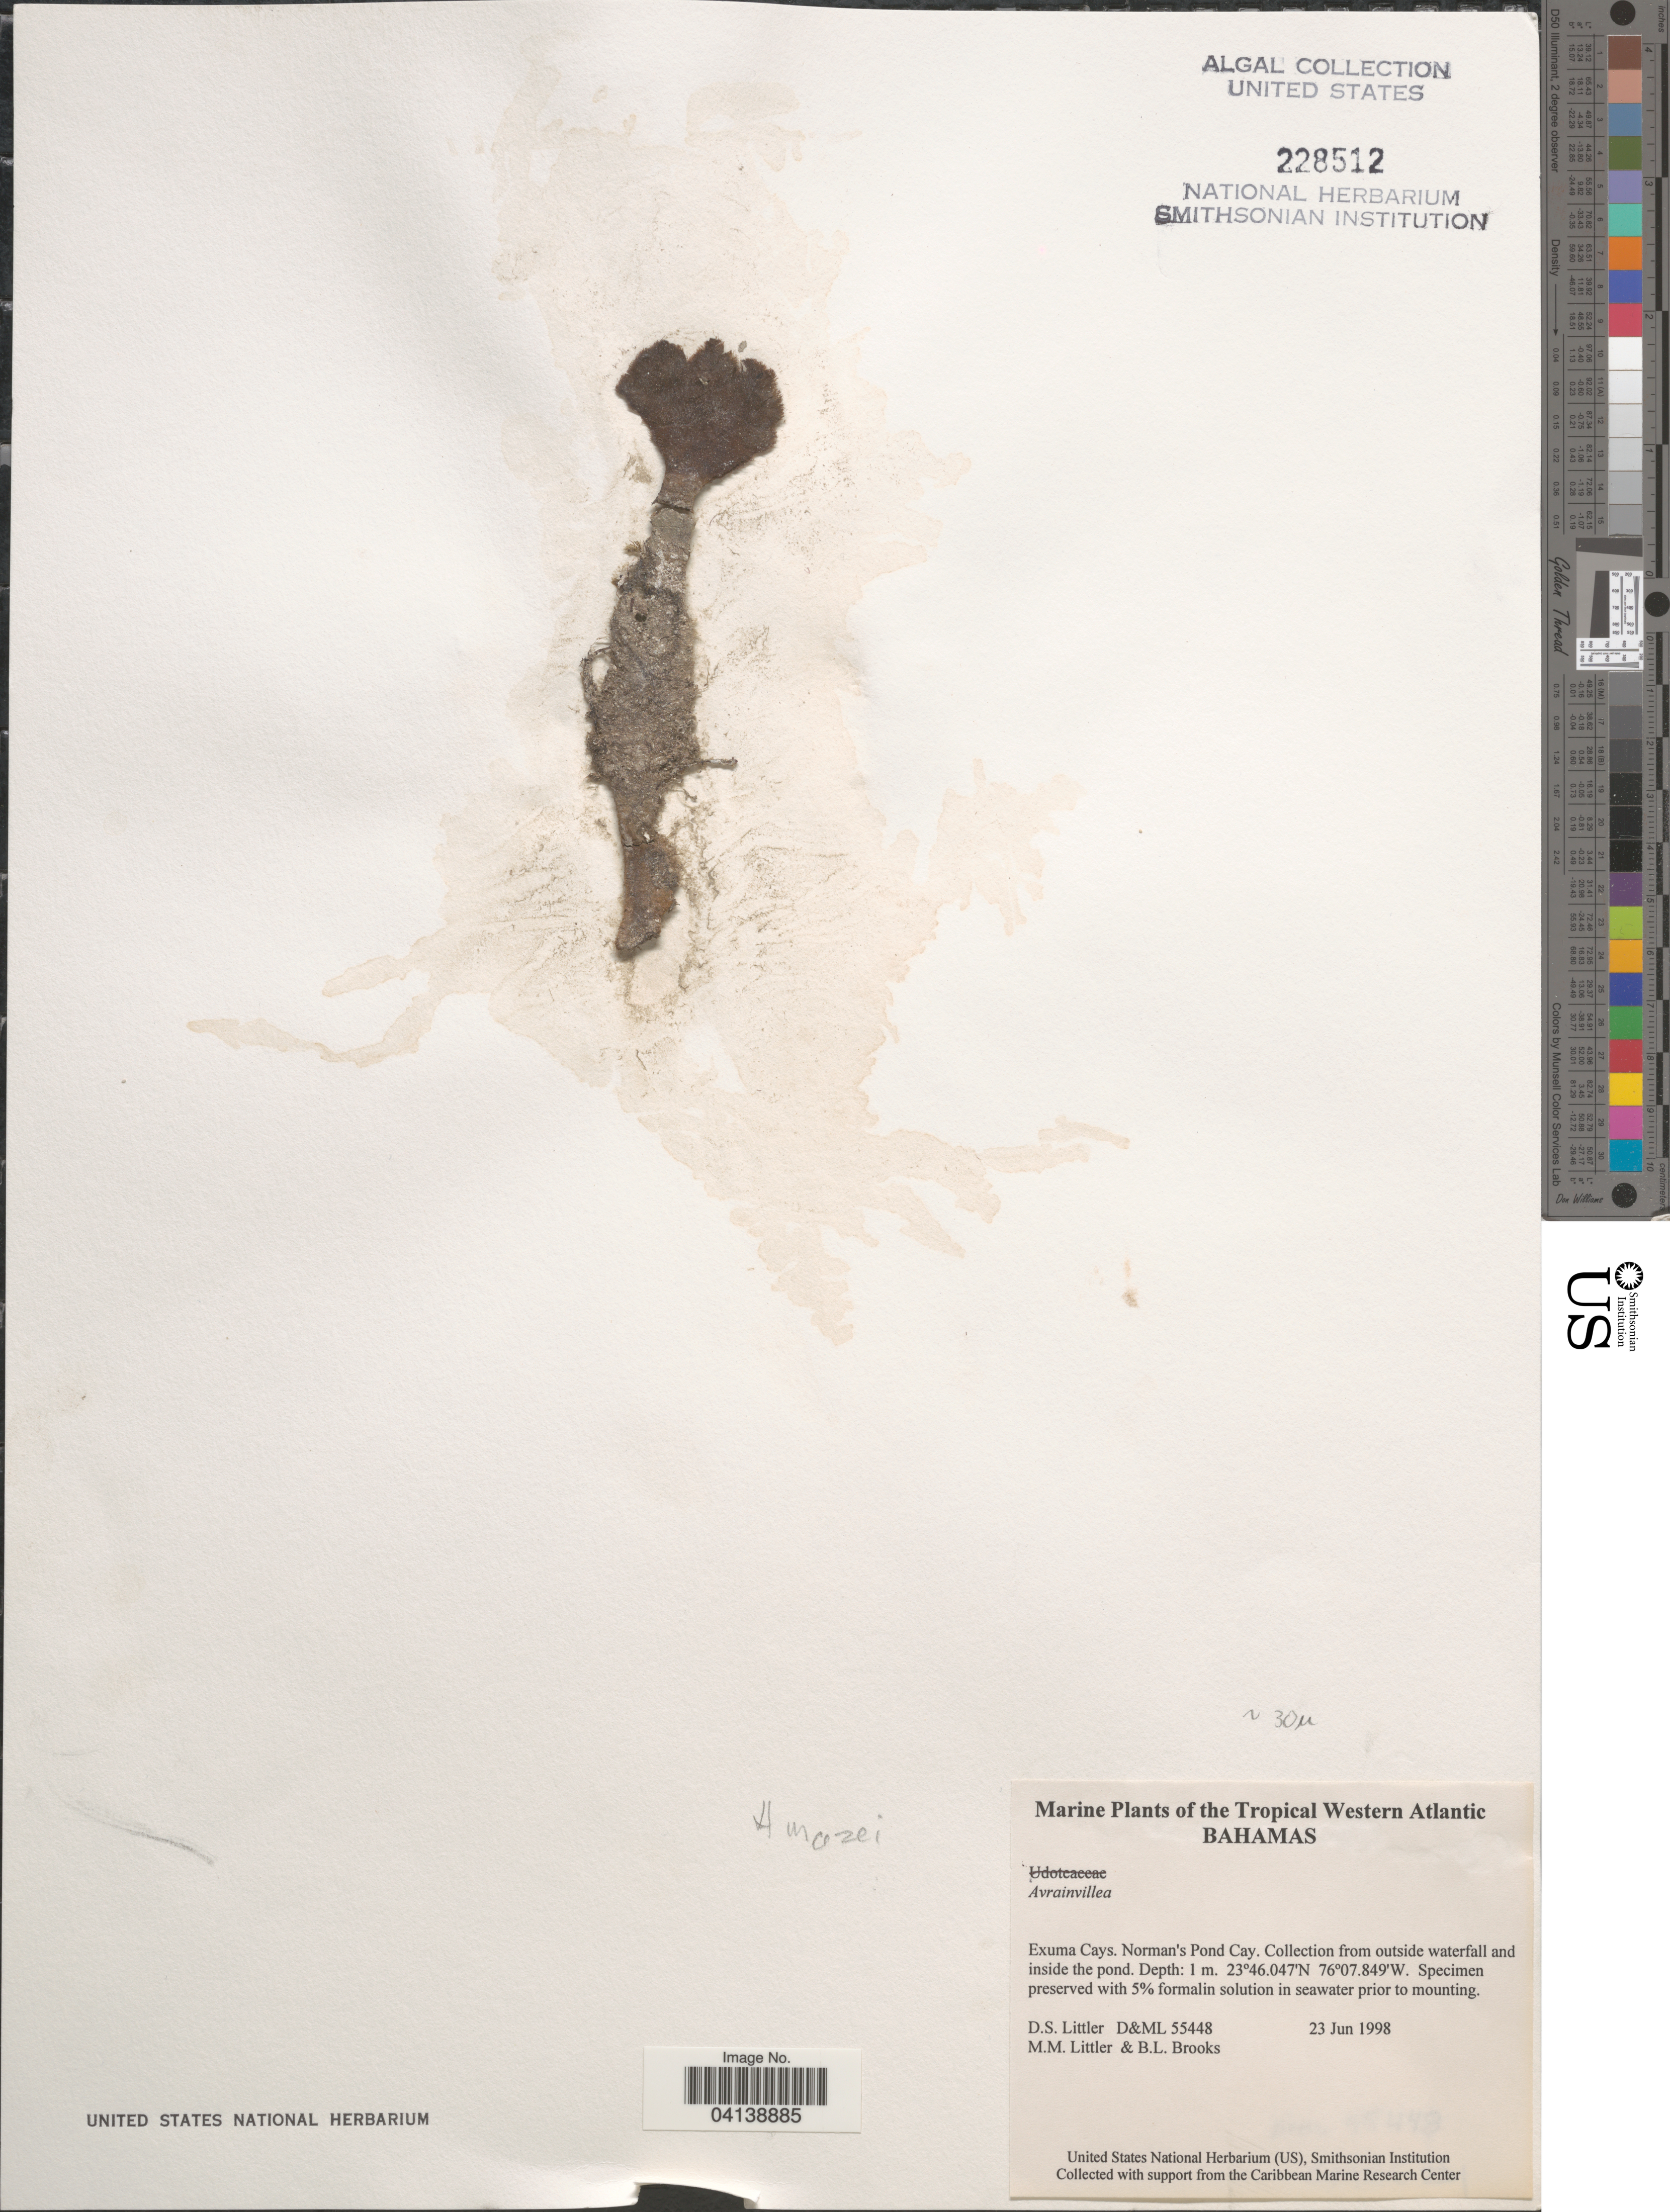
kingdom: Plantae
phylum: Chlorophyta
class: Ulvophyceae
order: Bryopsidales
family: Dichotomosiphonaceae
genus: Avrainvillea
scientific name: Avrainvillea sp.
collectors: D. S. Littler & B. Brooks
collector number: D&ML55448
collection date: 1998-06-23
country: Bahamas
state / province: Exuma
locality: The Tropical Western Atlantic. Exuma Cays. Norman's Pond Cay. Collection from outside waterfall and inside the pond.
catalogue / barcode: US 228512